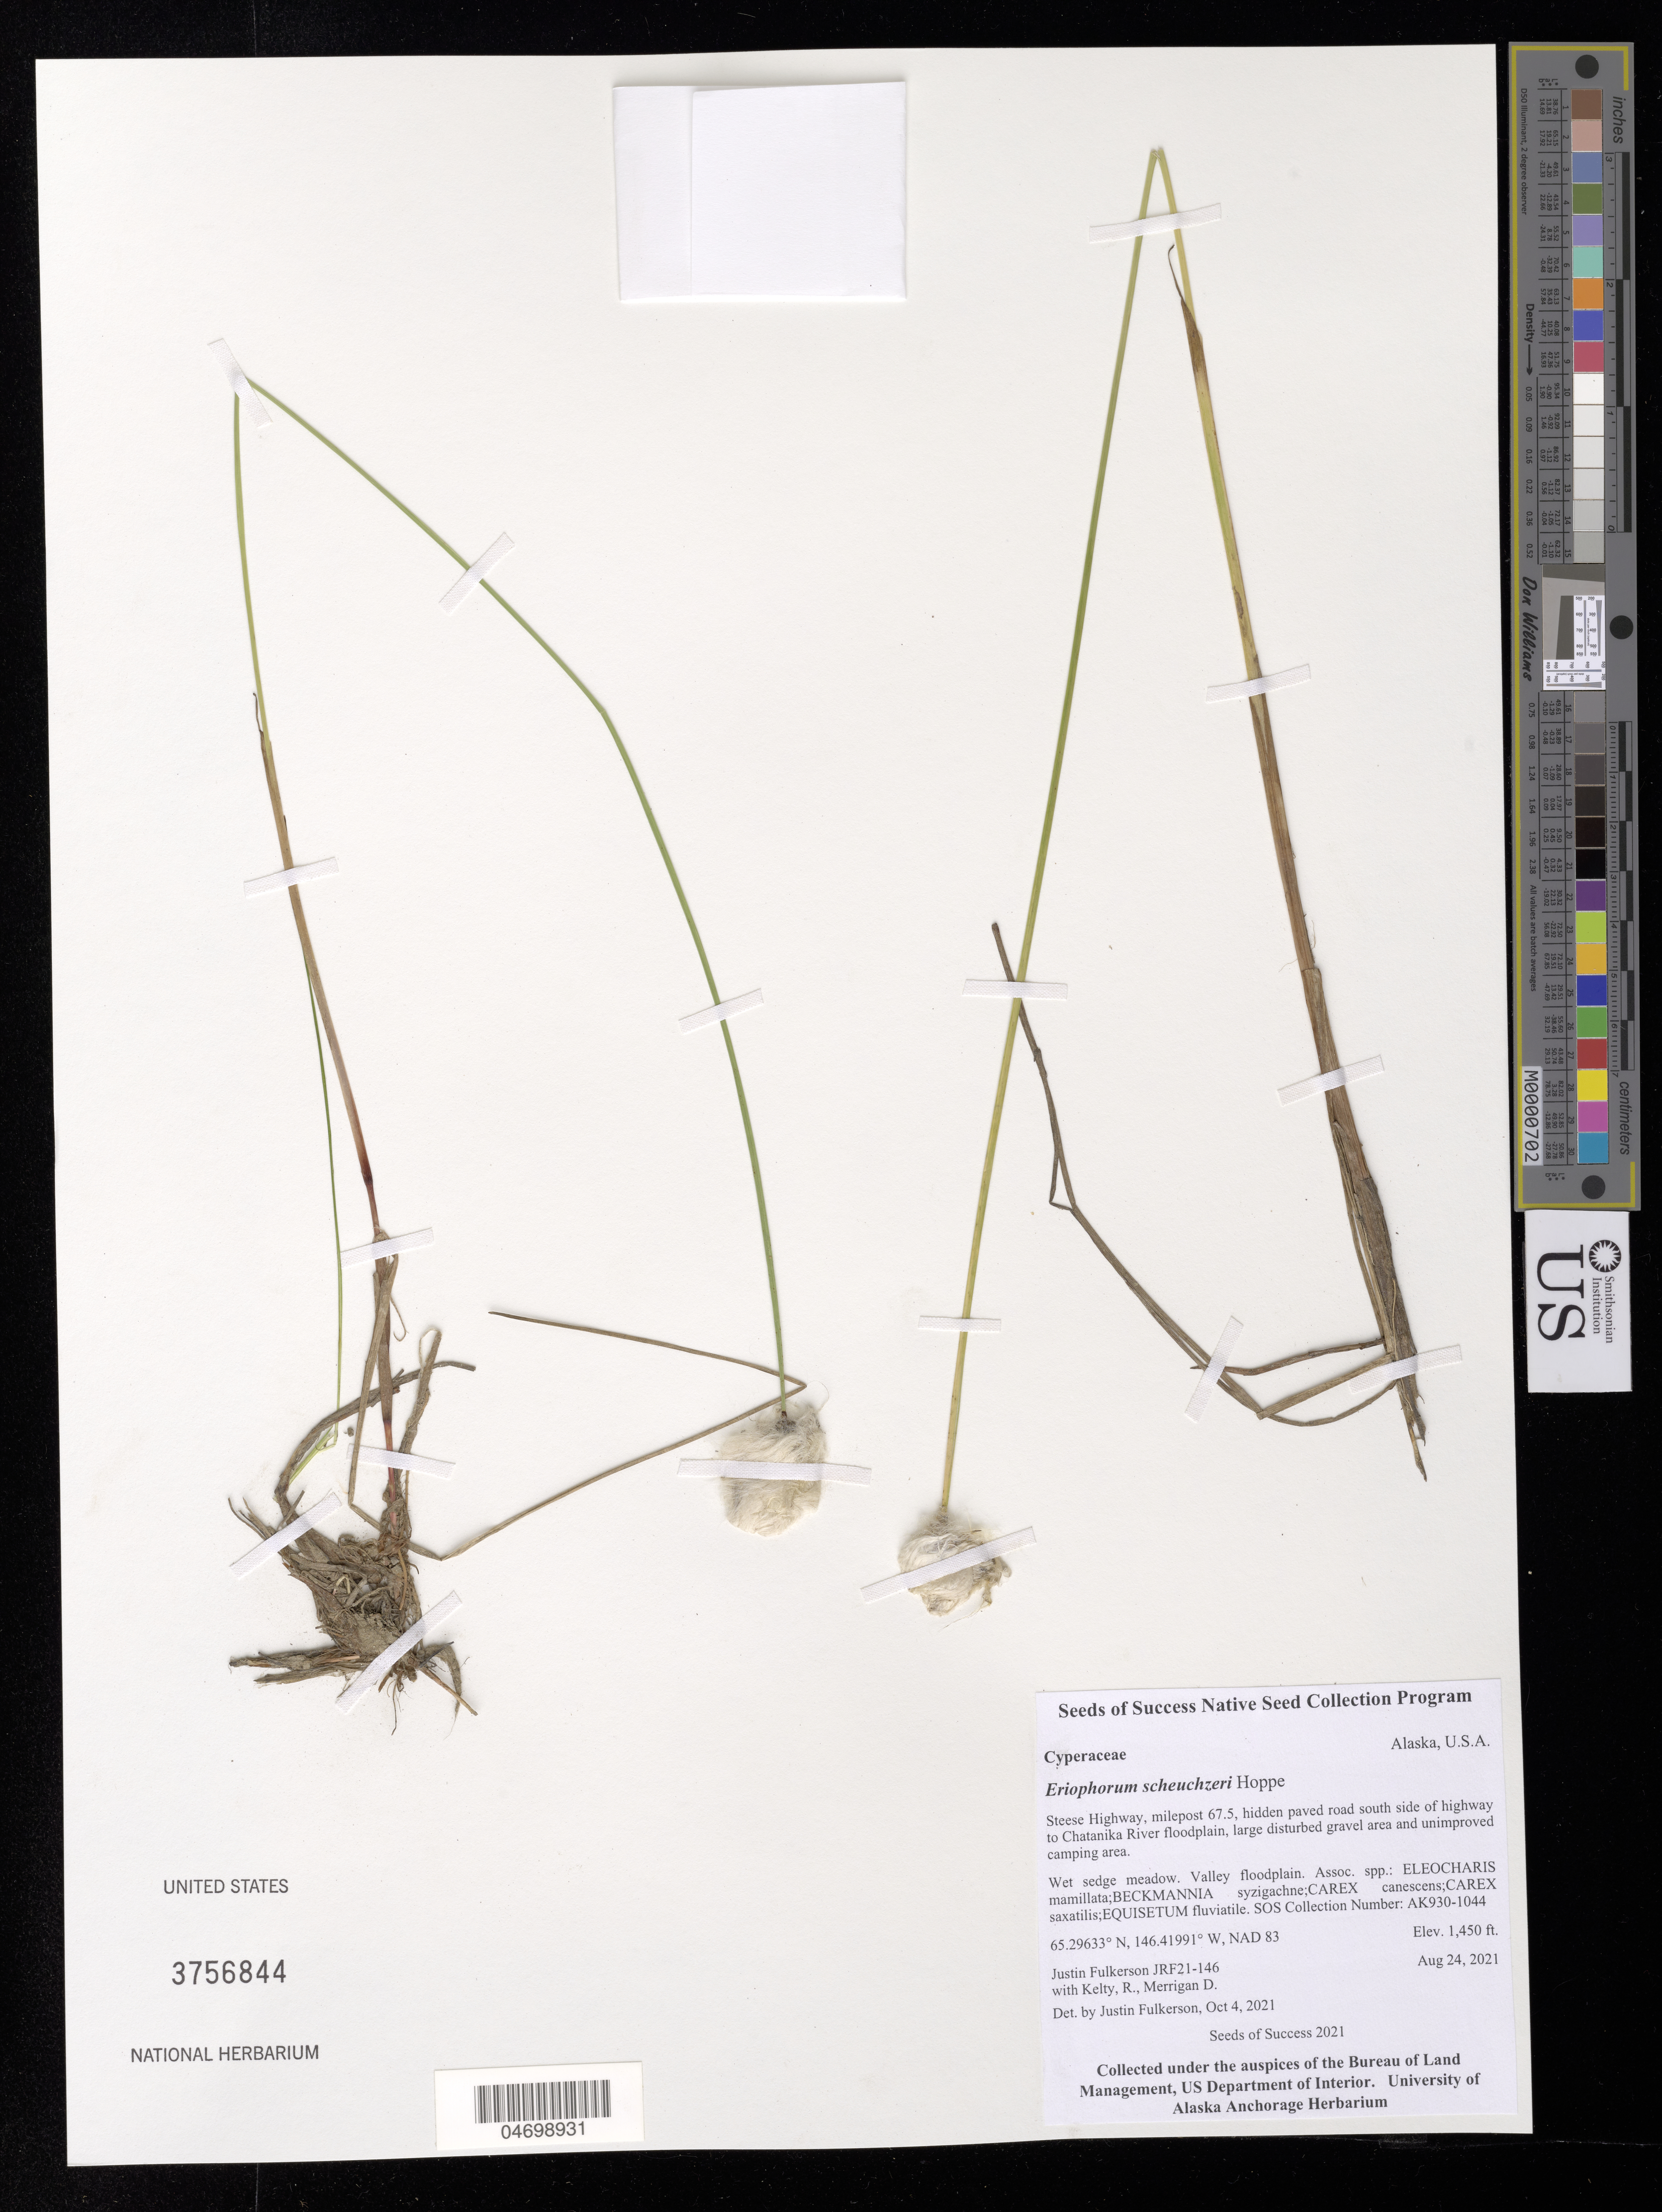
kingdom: Plantae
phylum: Tracheophyta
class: Liliopsida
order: Poales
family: Cyperaceae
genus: Eriophorum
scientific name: Eriophorum scheuchzeri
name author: Hoppe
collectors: J. Fulkerson, R. Kelty & D. Merrigan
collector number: AK930-1044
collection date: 2021-08-24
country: United States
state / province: Alaska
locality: Steese Hwy, milepost 67.5, hidden paved road south side of Hwy to Chatanika River floodplain.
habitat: Wet sedge meadow. Valley floodplain. Eleocharis mamillata, Beckmannia syzigachne, Carex canascens, etc.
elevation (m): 442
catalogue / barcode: US 3756844